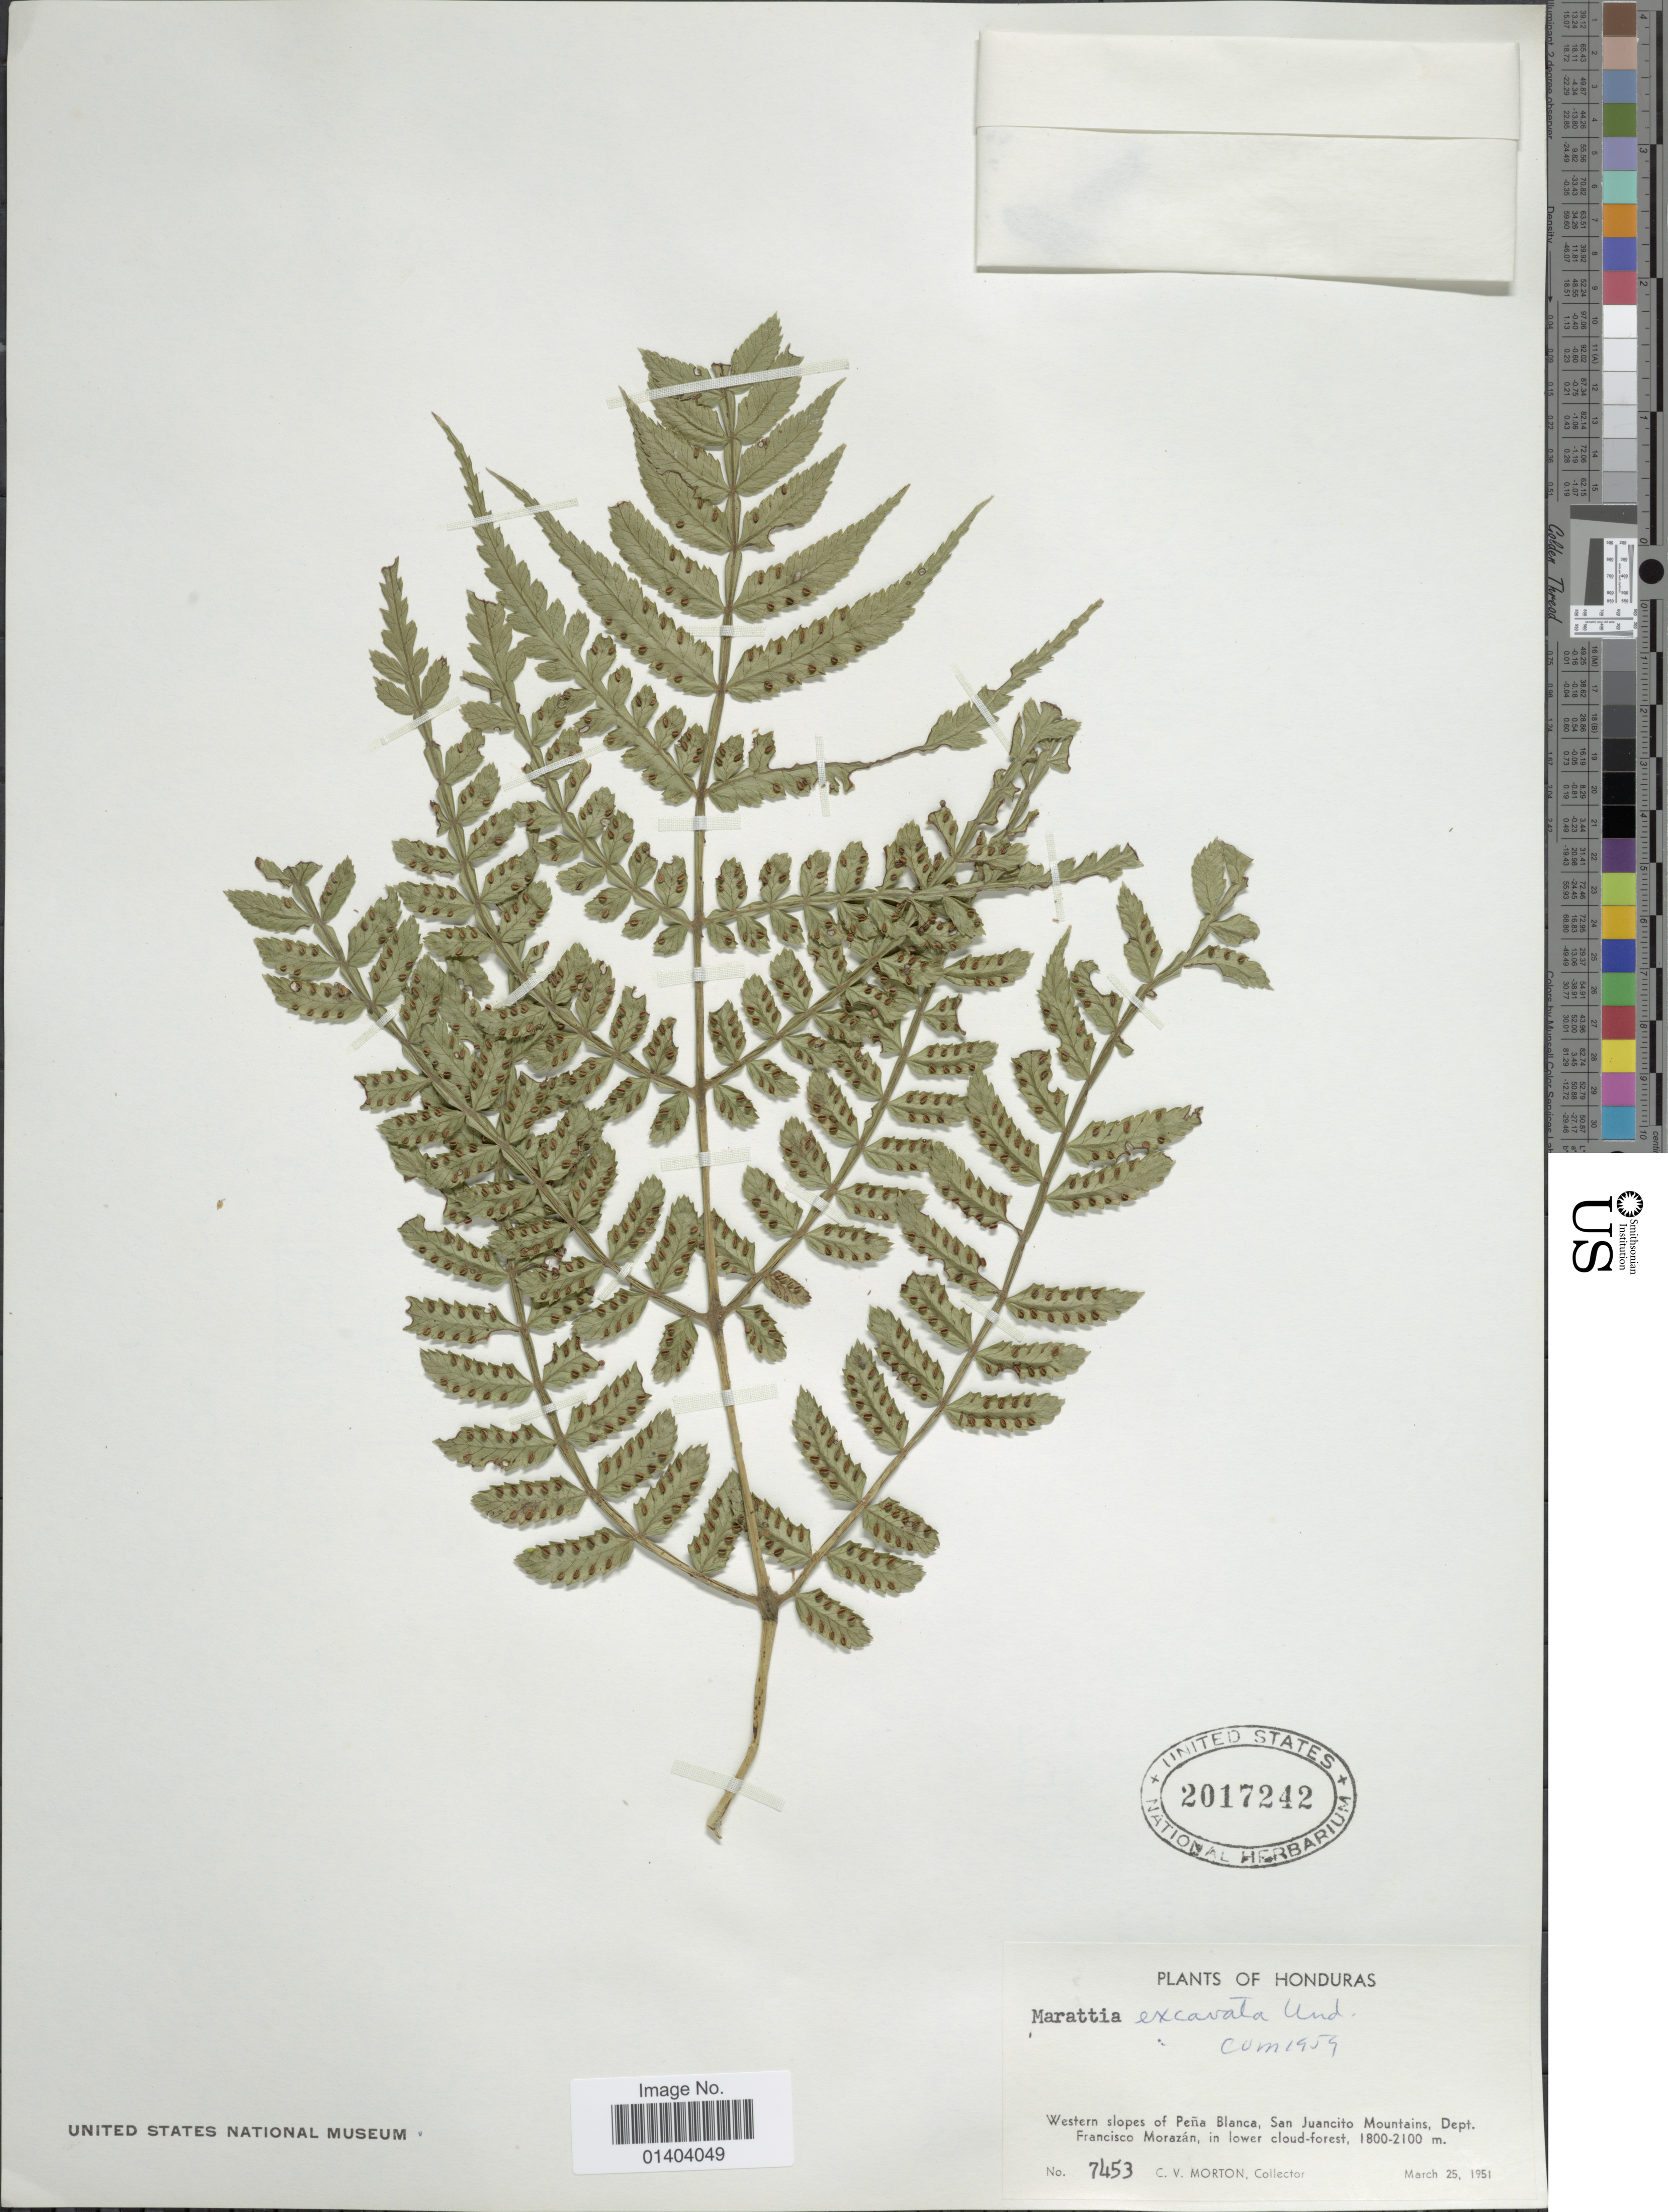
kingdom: Plantae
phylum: Tracheophyta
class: Polypodiopsida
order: Marattiales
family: Marattiaceae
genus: Marattia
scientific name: Marattia excavata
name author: Underw.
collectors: C. V. Morton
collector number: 7453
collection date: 1951-03-25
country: Honduras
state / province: Fco. Morazán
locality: Western slopes of Peña Blanca, San Juancito Mountains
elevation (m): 1800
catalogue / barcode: US 2017242